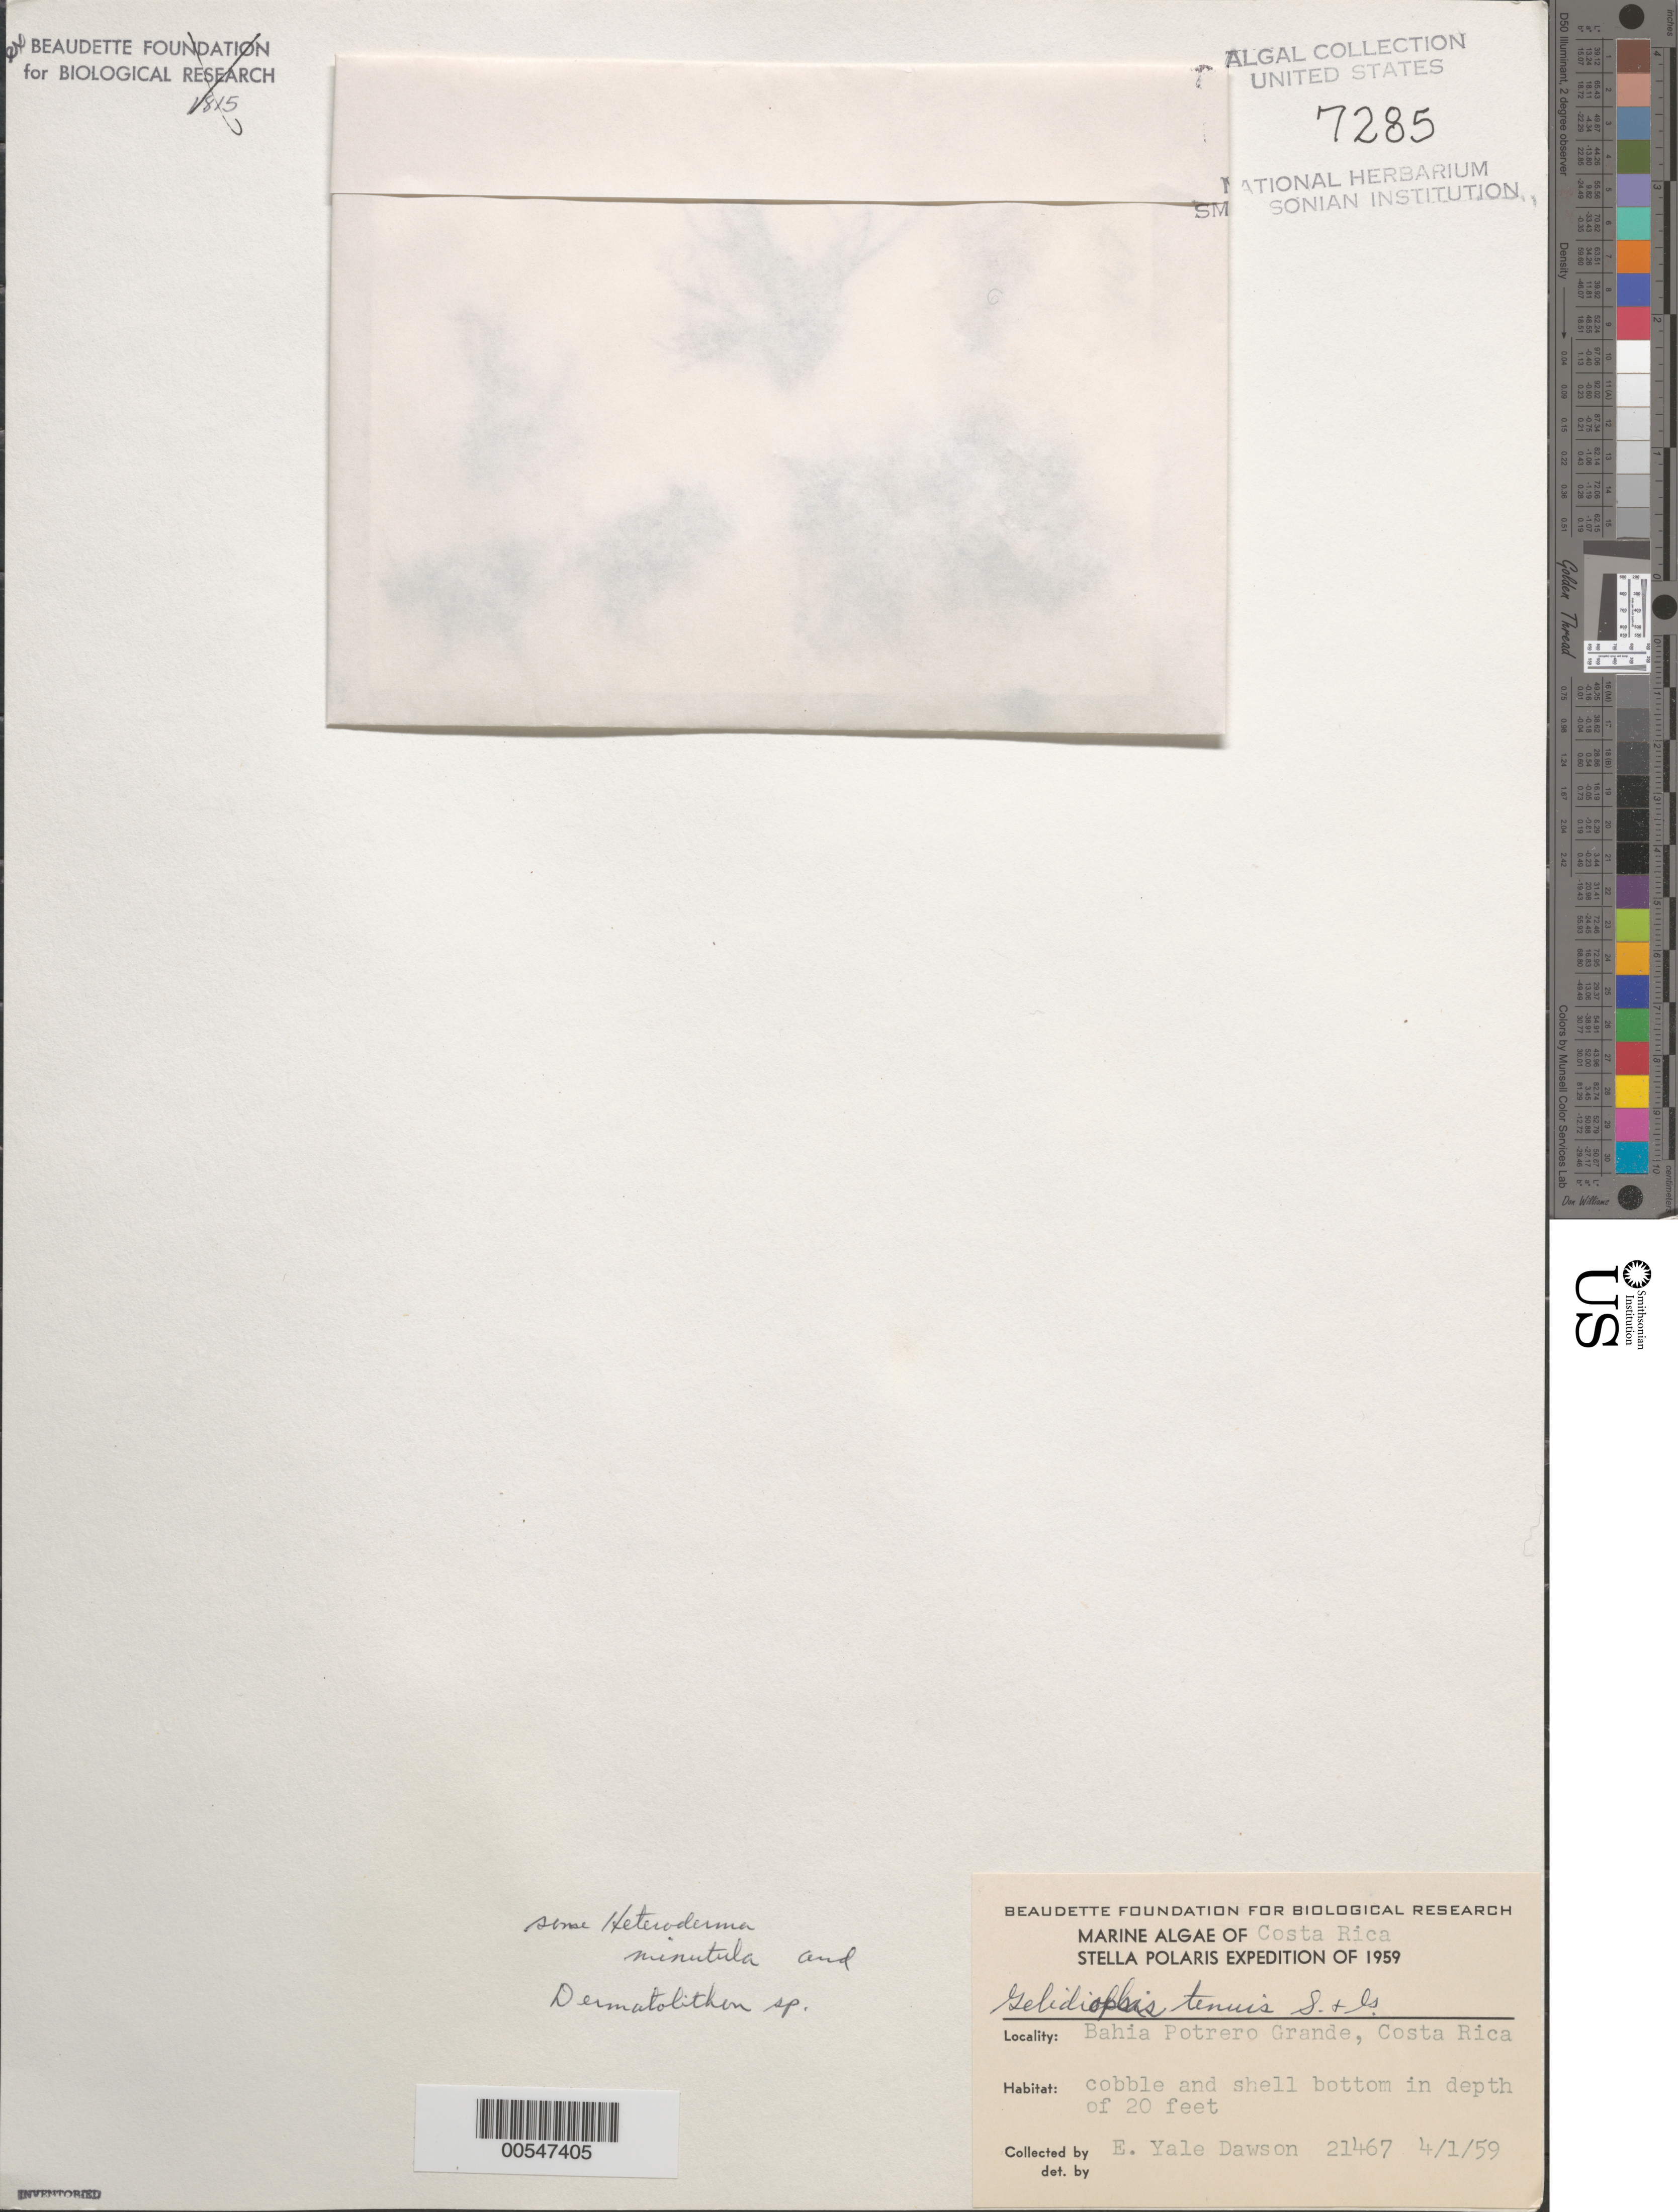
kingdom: Plantae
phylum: Rhodophyta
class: Florideophyceae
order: Gracilariales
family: Gracilariaceae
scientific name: Gelidiopsis tenuis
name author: Setch. & N.L. Gardner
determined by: Algae name updating Project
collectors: E. Y. Dawson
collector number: EYD 21467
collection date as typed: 01 Apr 1959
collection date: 1959-04-01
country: El Salvador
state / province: Sonsonate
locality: Bahia Potrero Grande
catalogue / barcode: US 7285